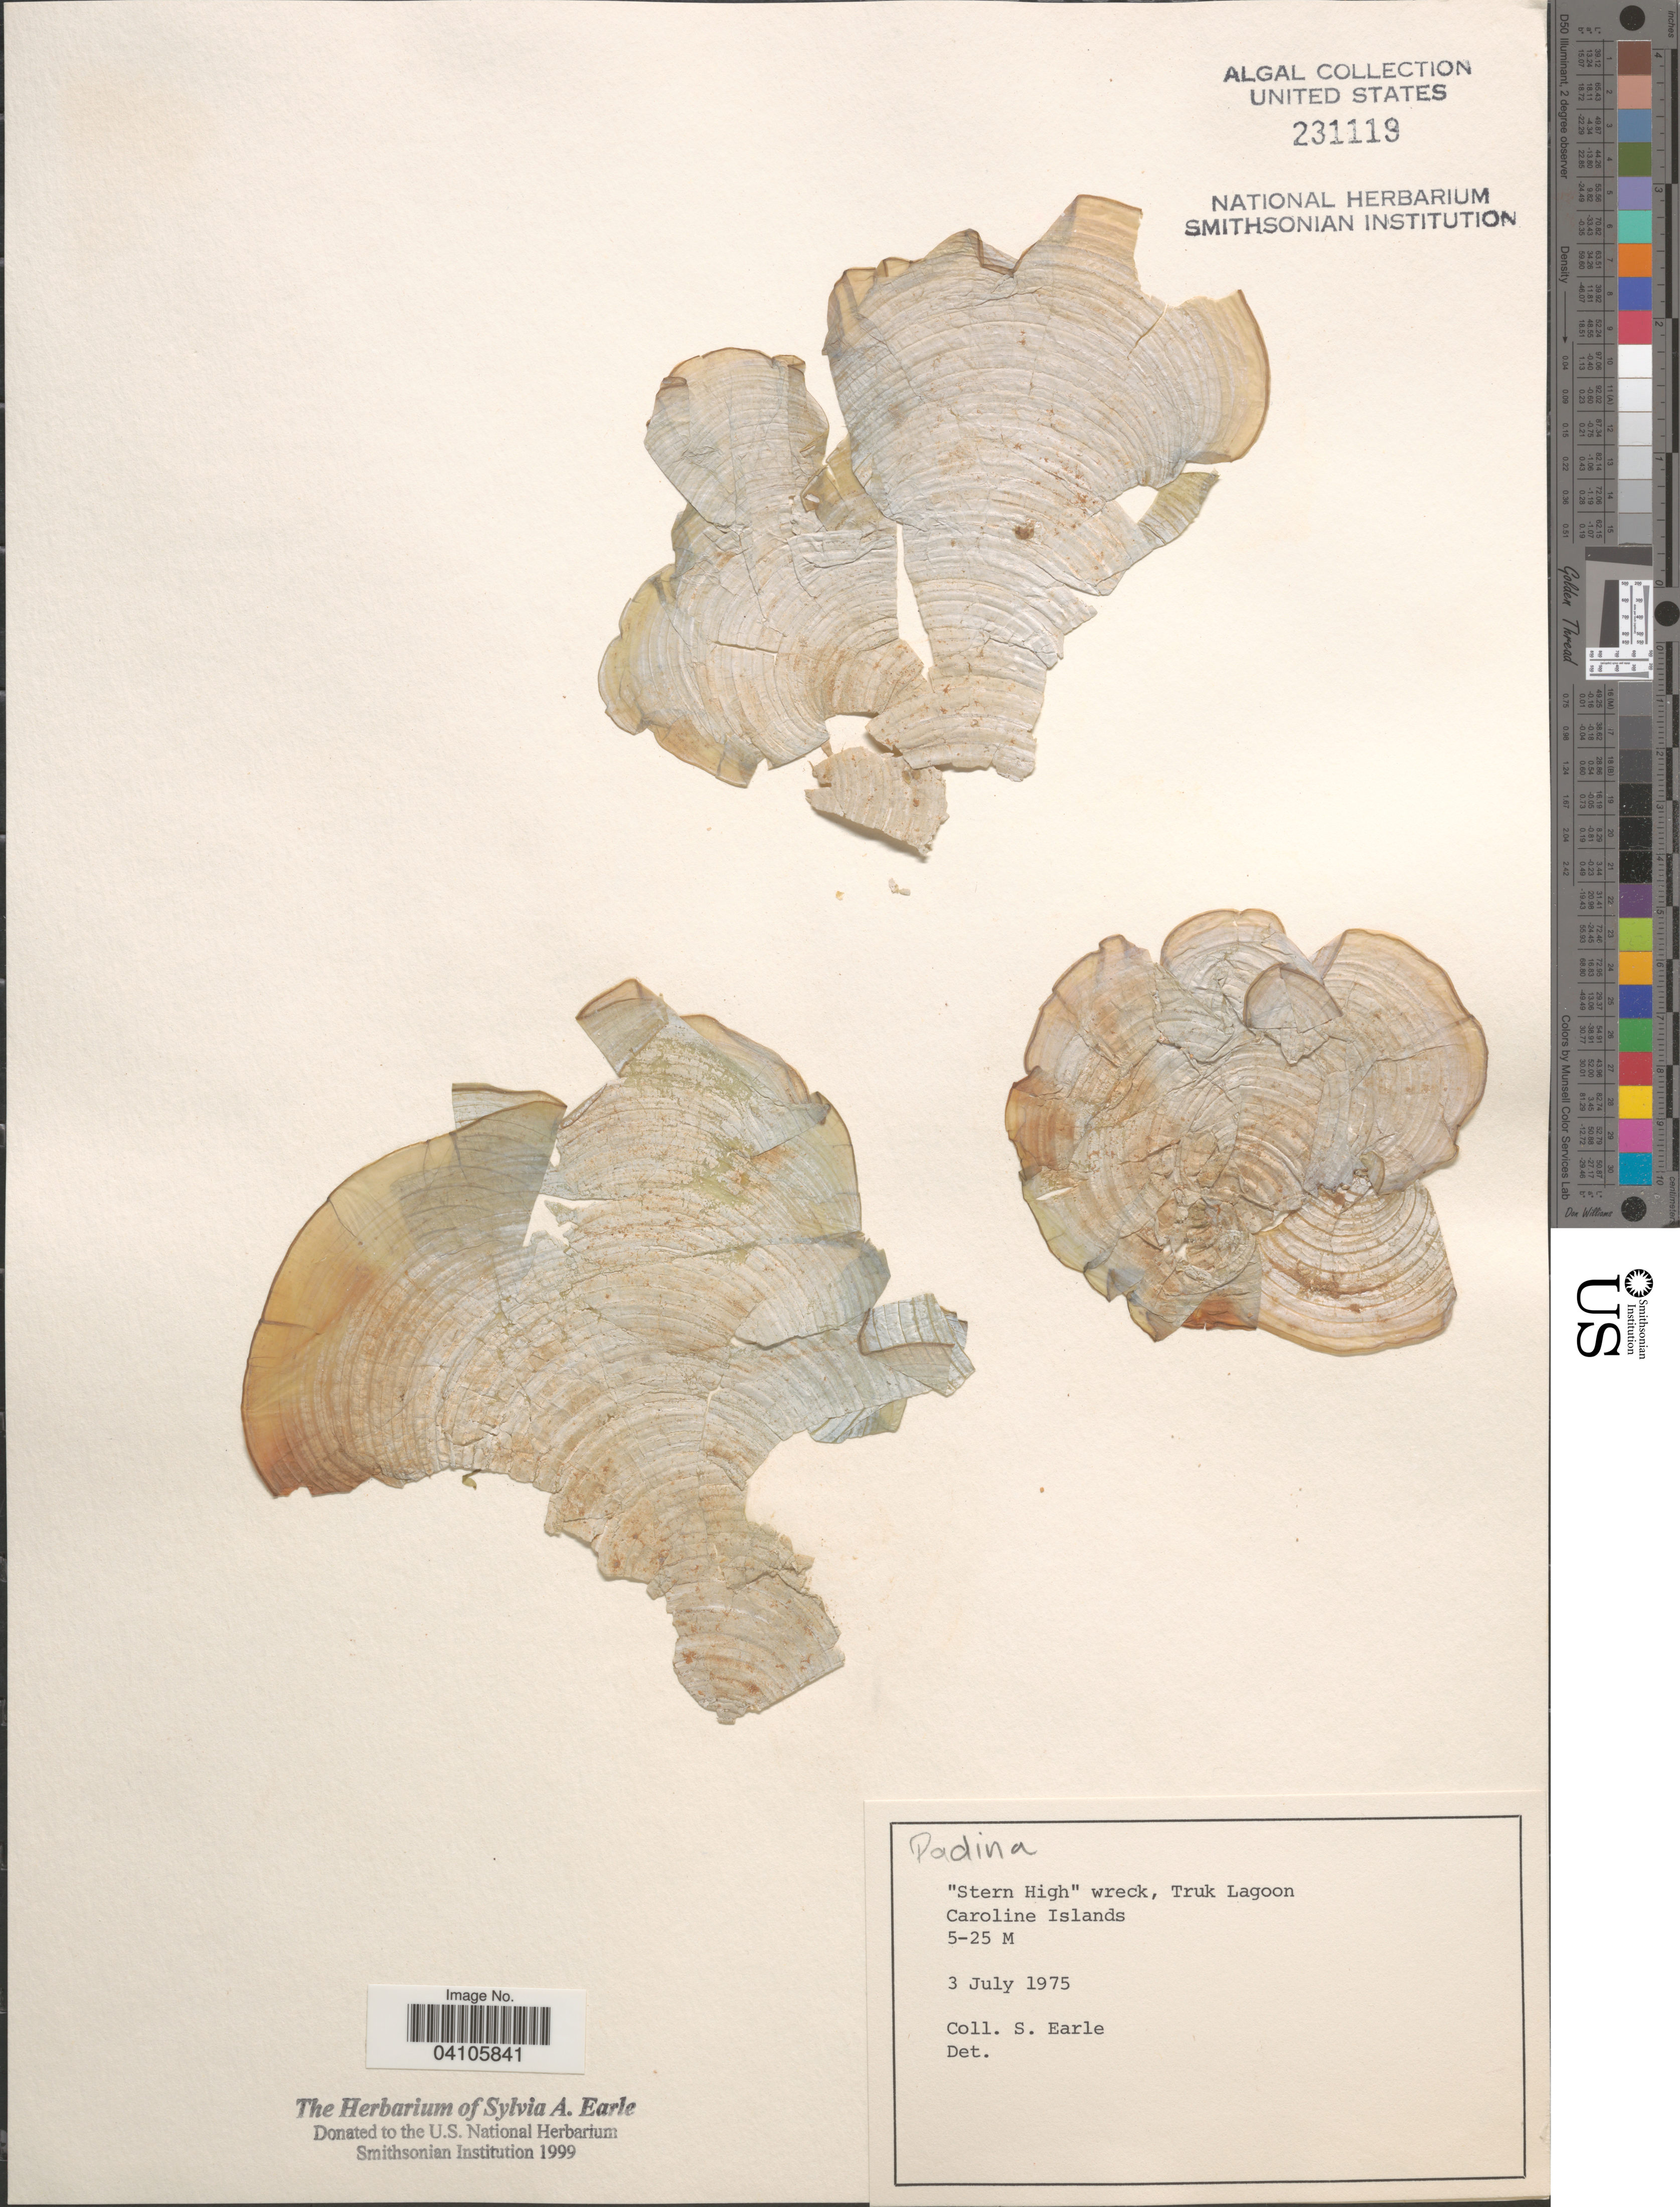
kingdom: Chromista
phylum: Ochrophyta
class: Phaeophyceae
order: Dictyotales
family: Dictyotaceae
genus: Padina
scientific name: Padina sp.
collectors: S. A. Earle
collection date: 1975-07-03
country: Micronesia, Federated States of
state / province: Truk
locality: Stern High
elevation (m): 5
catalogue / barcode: US 231119